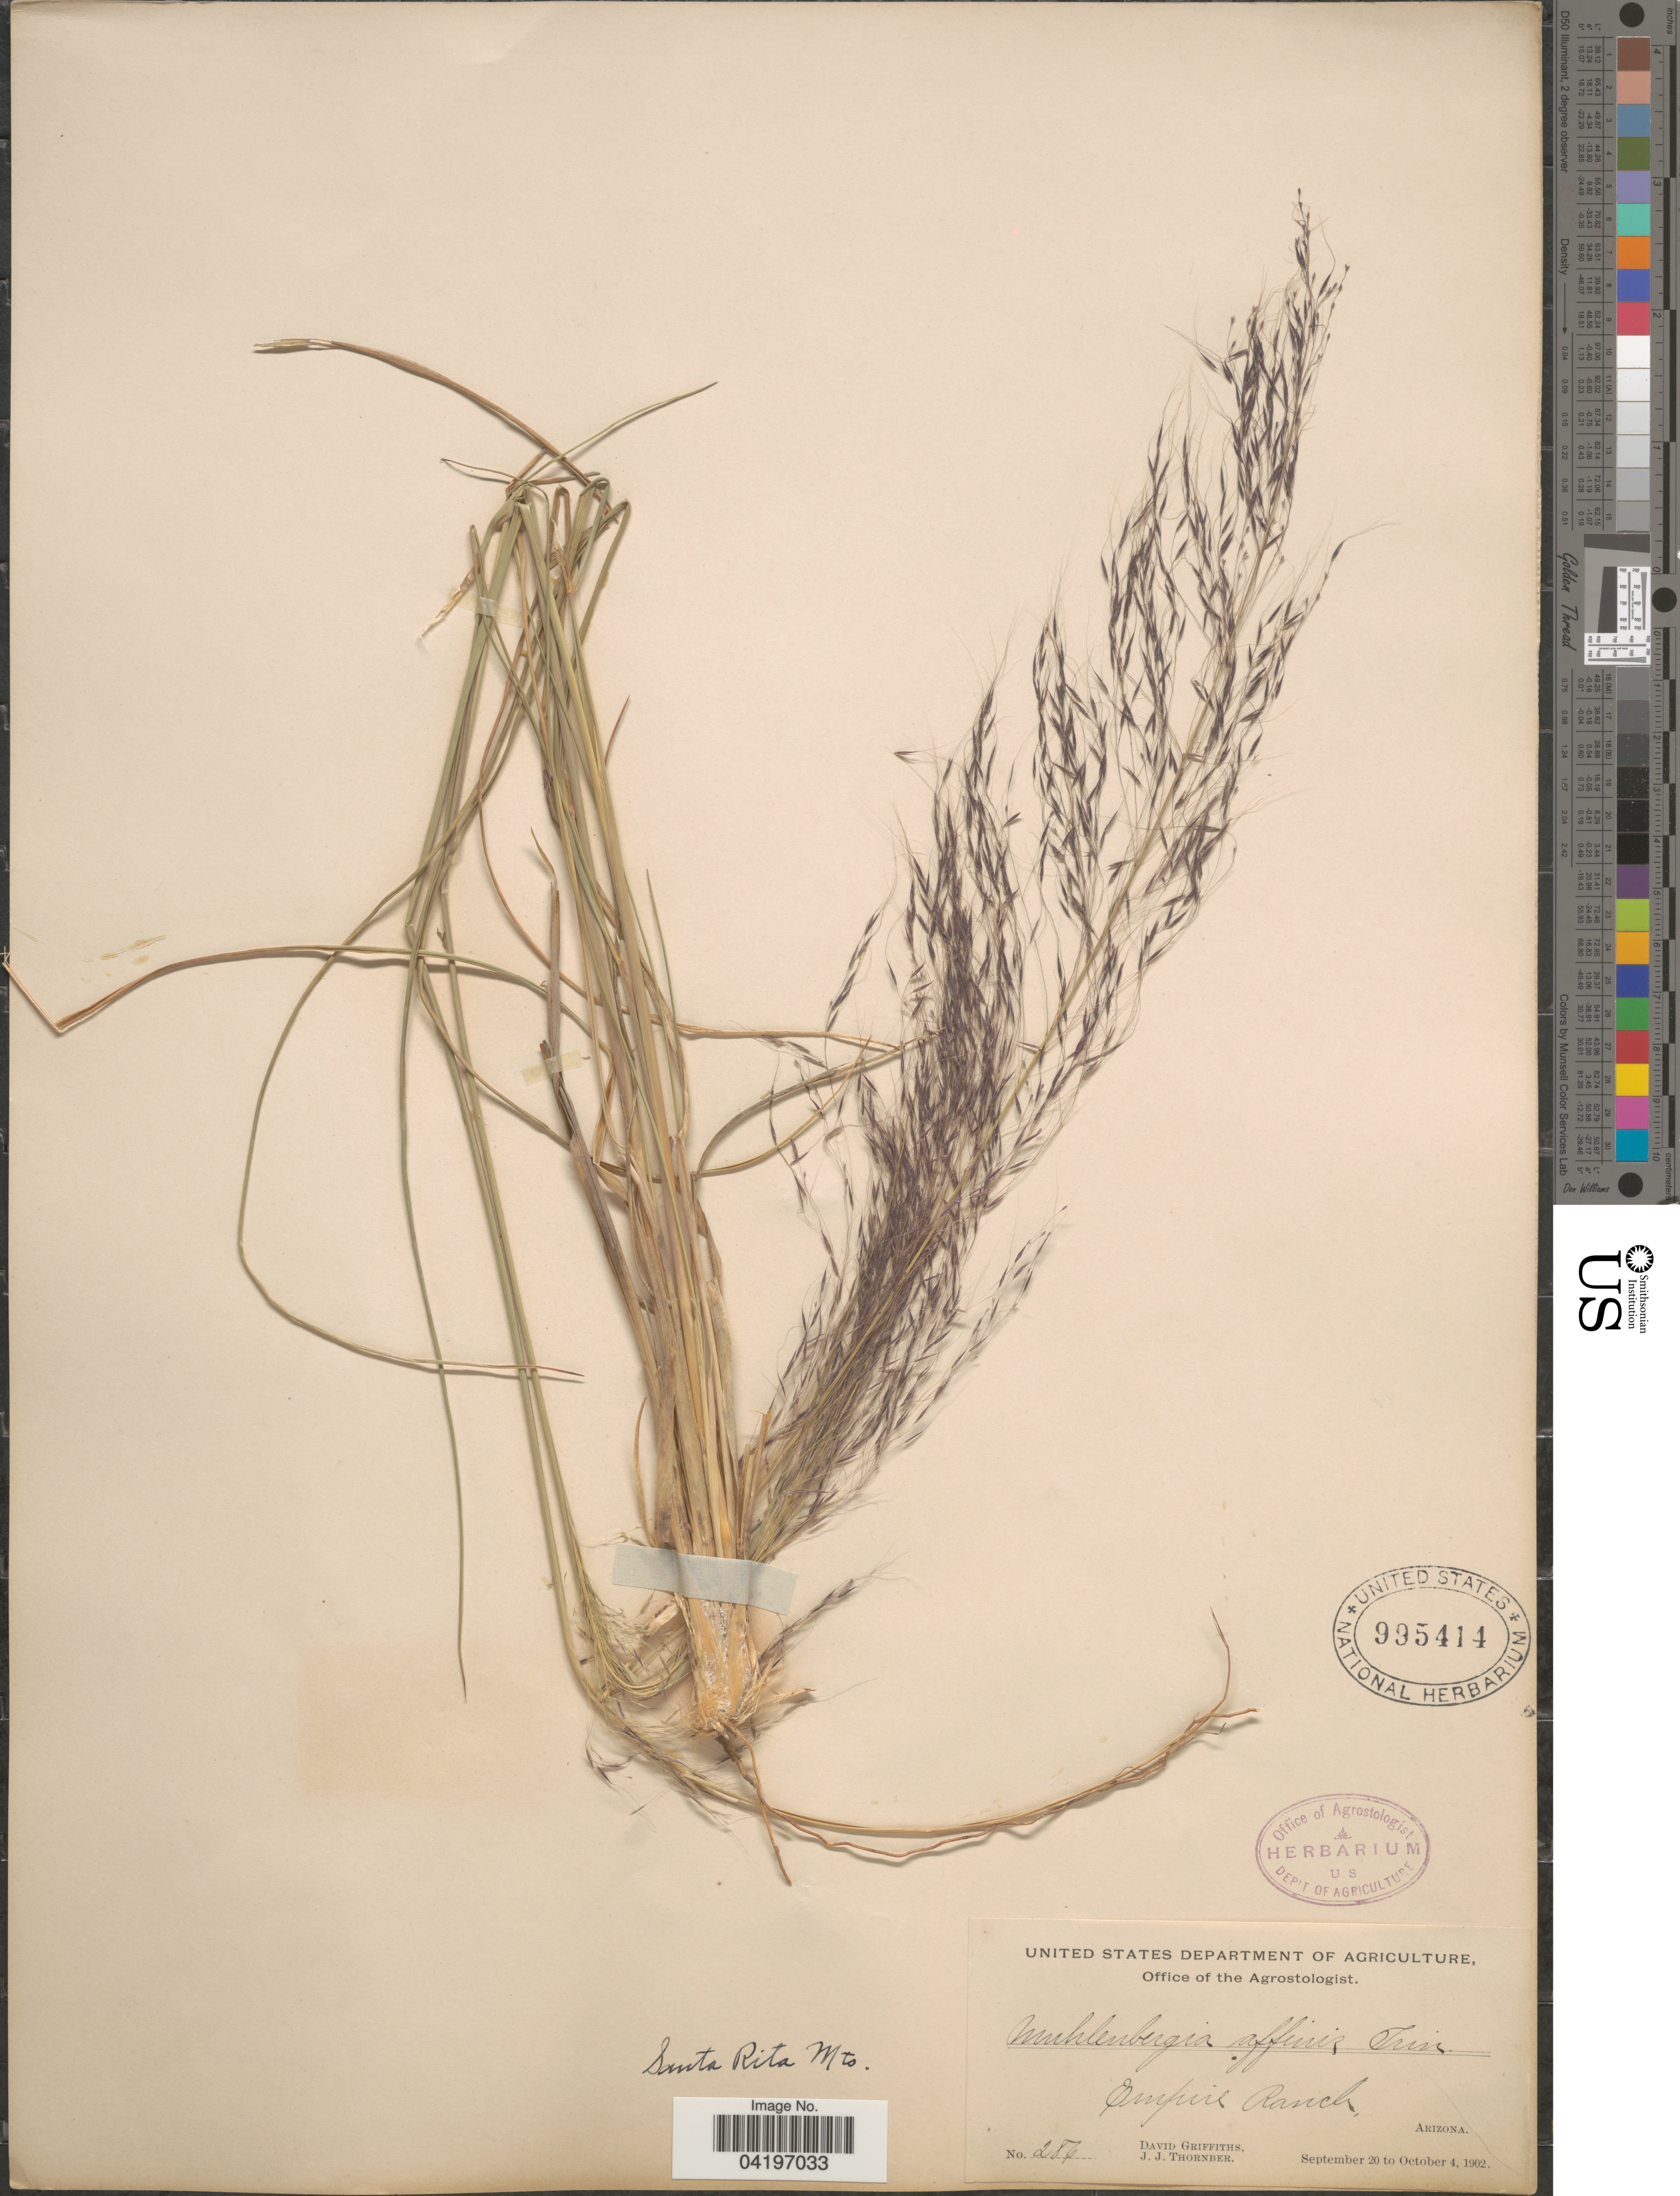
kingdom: Plantae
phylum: Tracheophyta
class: Liliopsida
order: Poales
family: Poaceae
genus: Muhlenbergia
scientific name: Muhlenbergia rigida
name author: (Kunth) Kunth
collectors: D. Griffiths & J. Thornber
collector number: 286*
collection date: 1902-09-20/1902-10-04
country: United States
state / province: Arizona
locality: Empire Ranch. Santa Rita Mts.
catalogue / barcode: US 995414